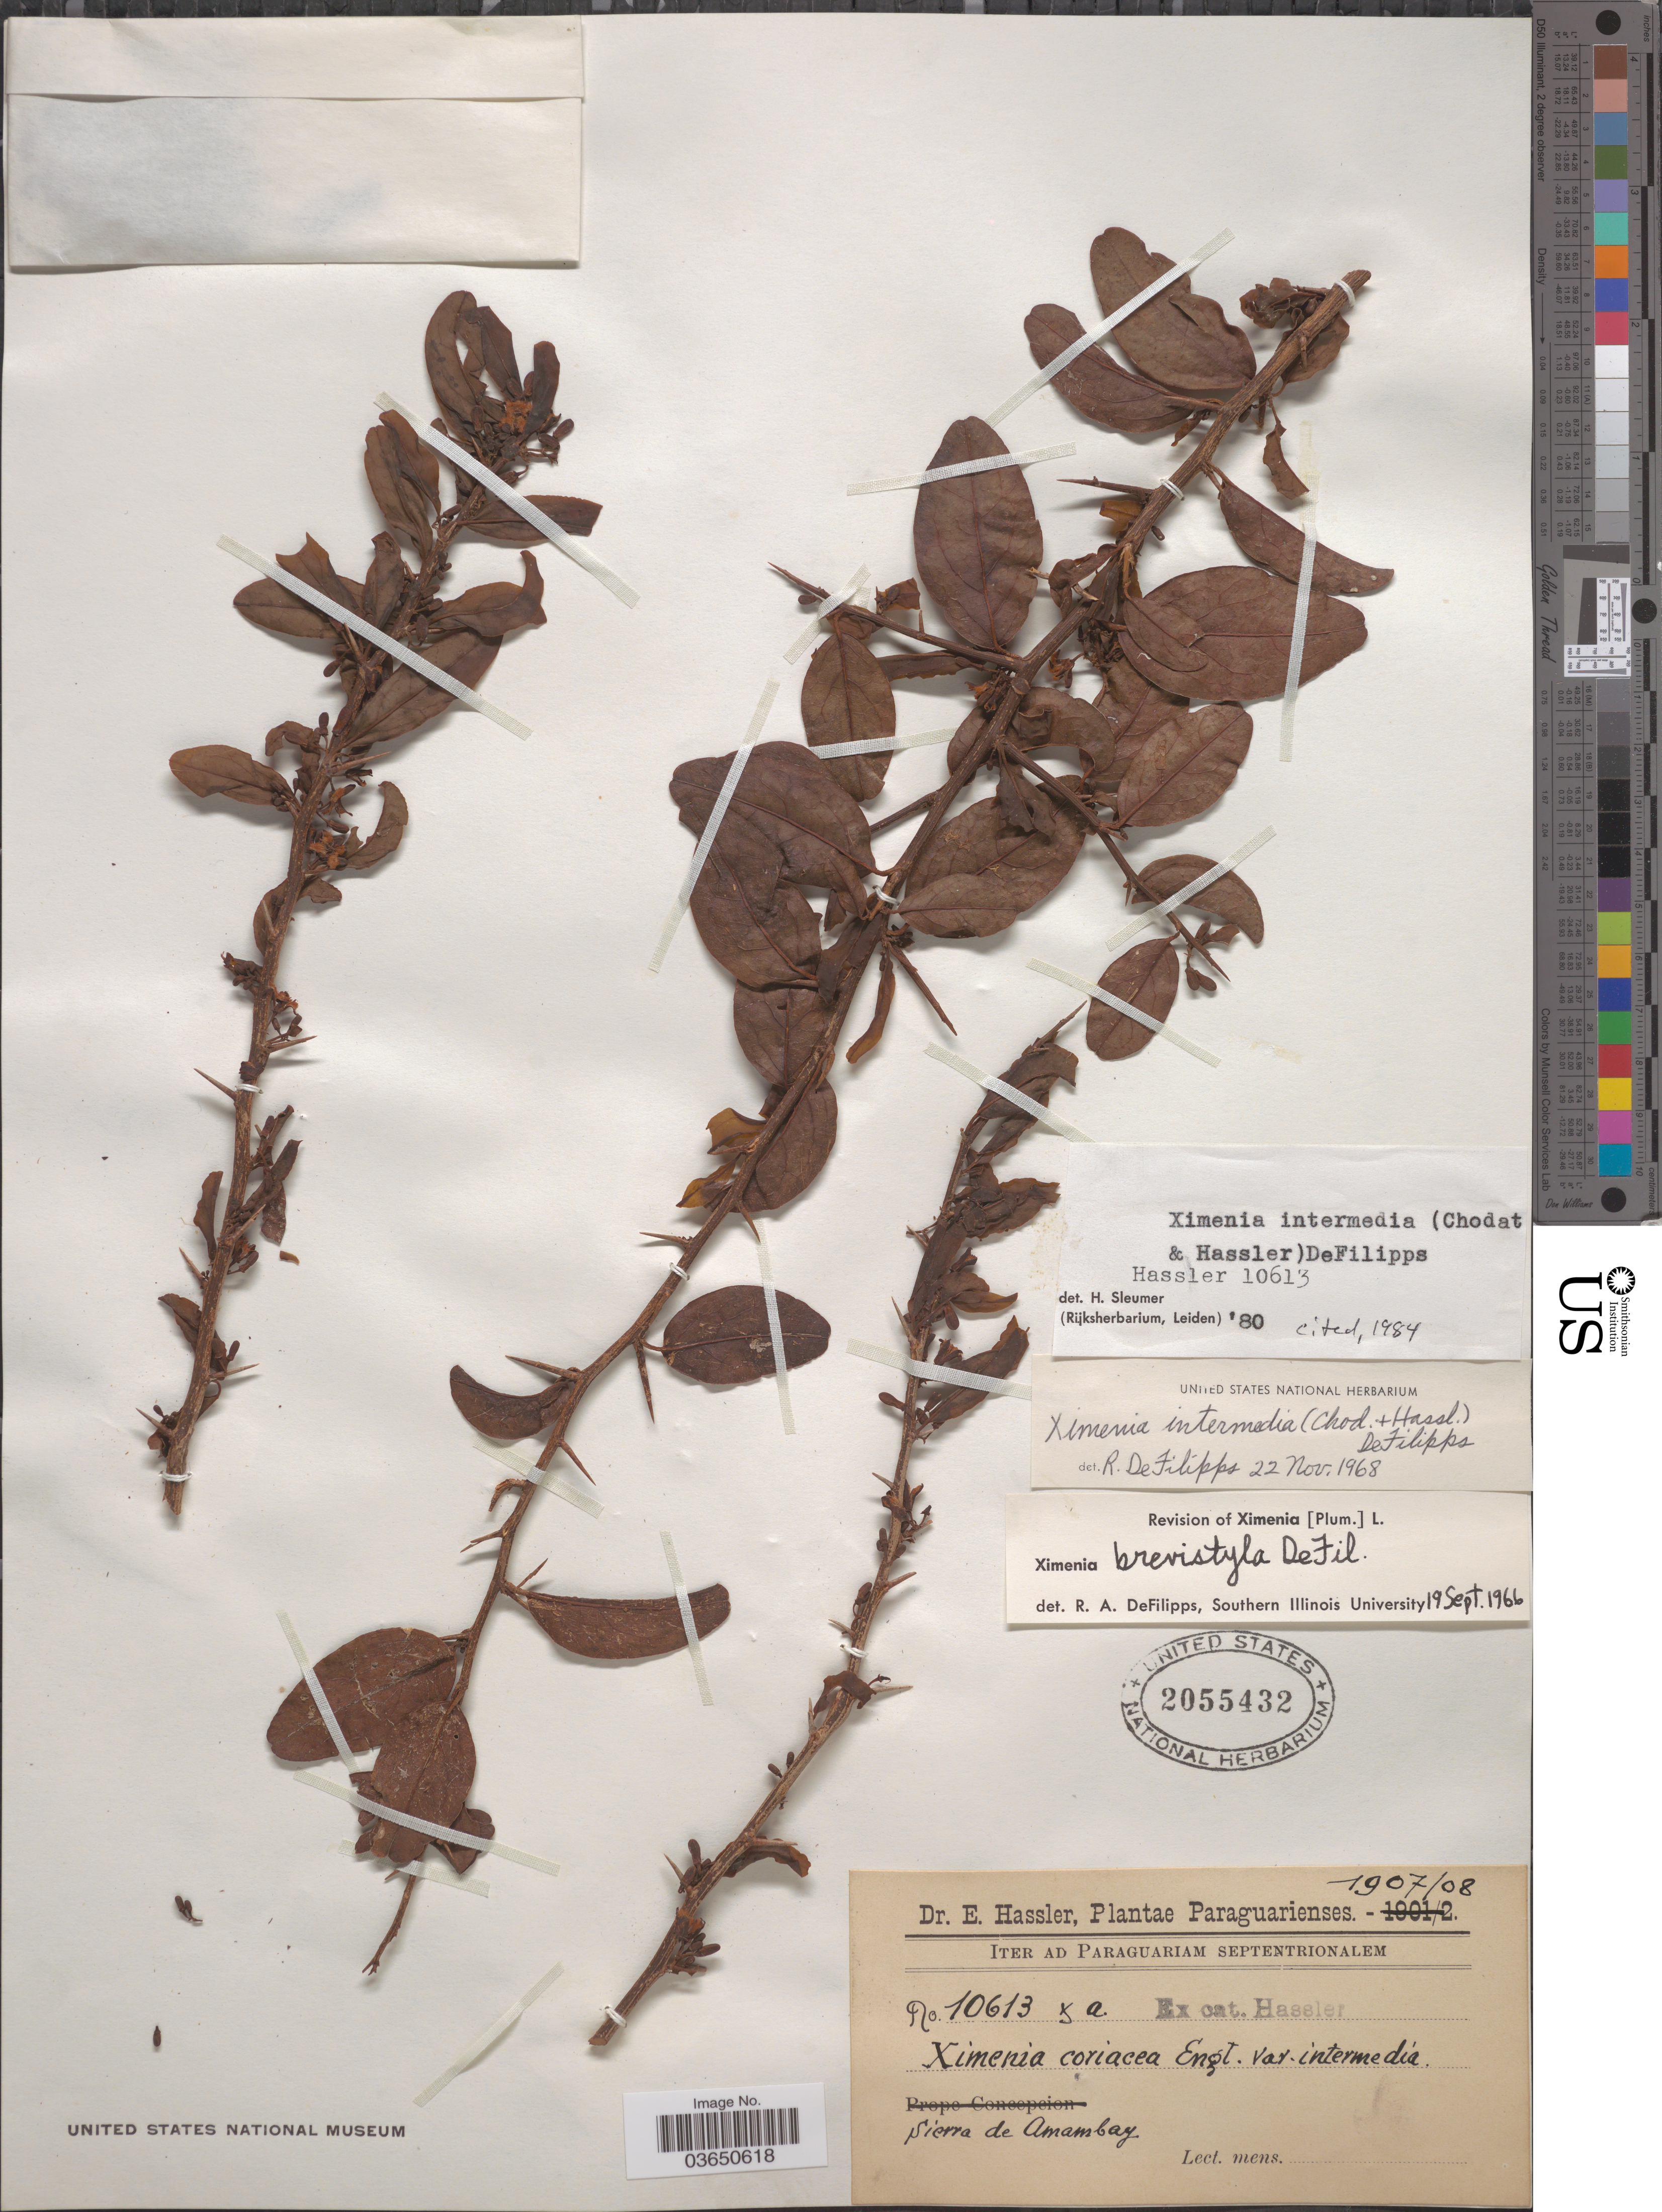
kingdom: Plantae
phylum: Tracheophyta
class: Magnoliopsida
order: Santalales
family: Ximeniaceae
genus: Ximenia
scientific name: Ximenia intermedia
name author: (Chodat) DeFilipps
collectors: E. Hassler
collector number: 10613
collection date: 1907/1908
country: Paraguay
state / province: Amambay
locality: Sierra de Amambay.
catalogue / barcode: US 2055432